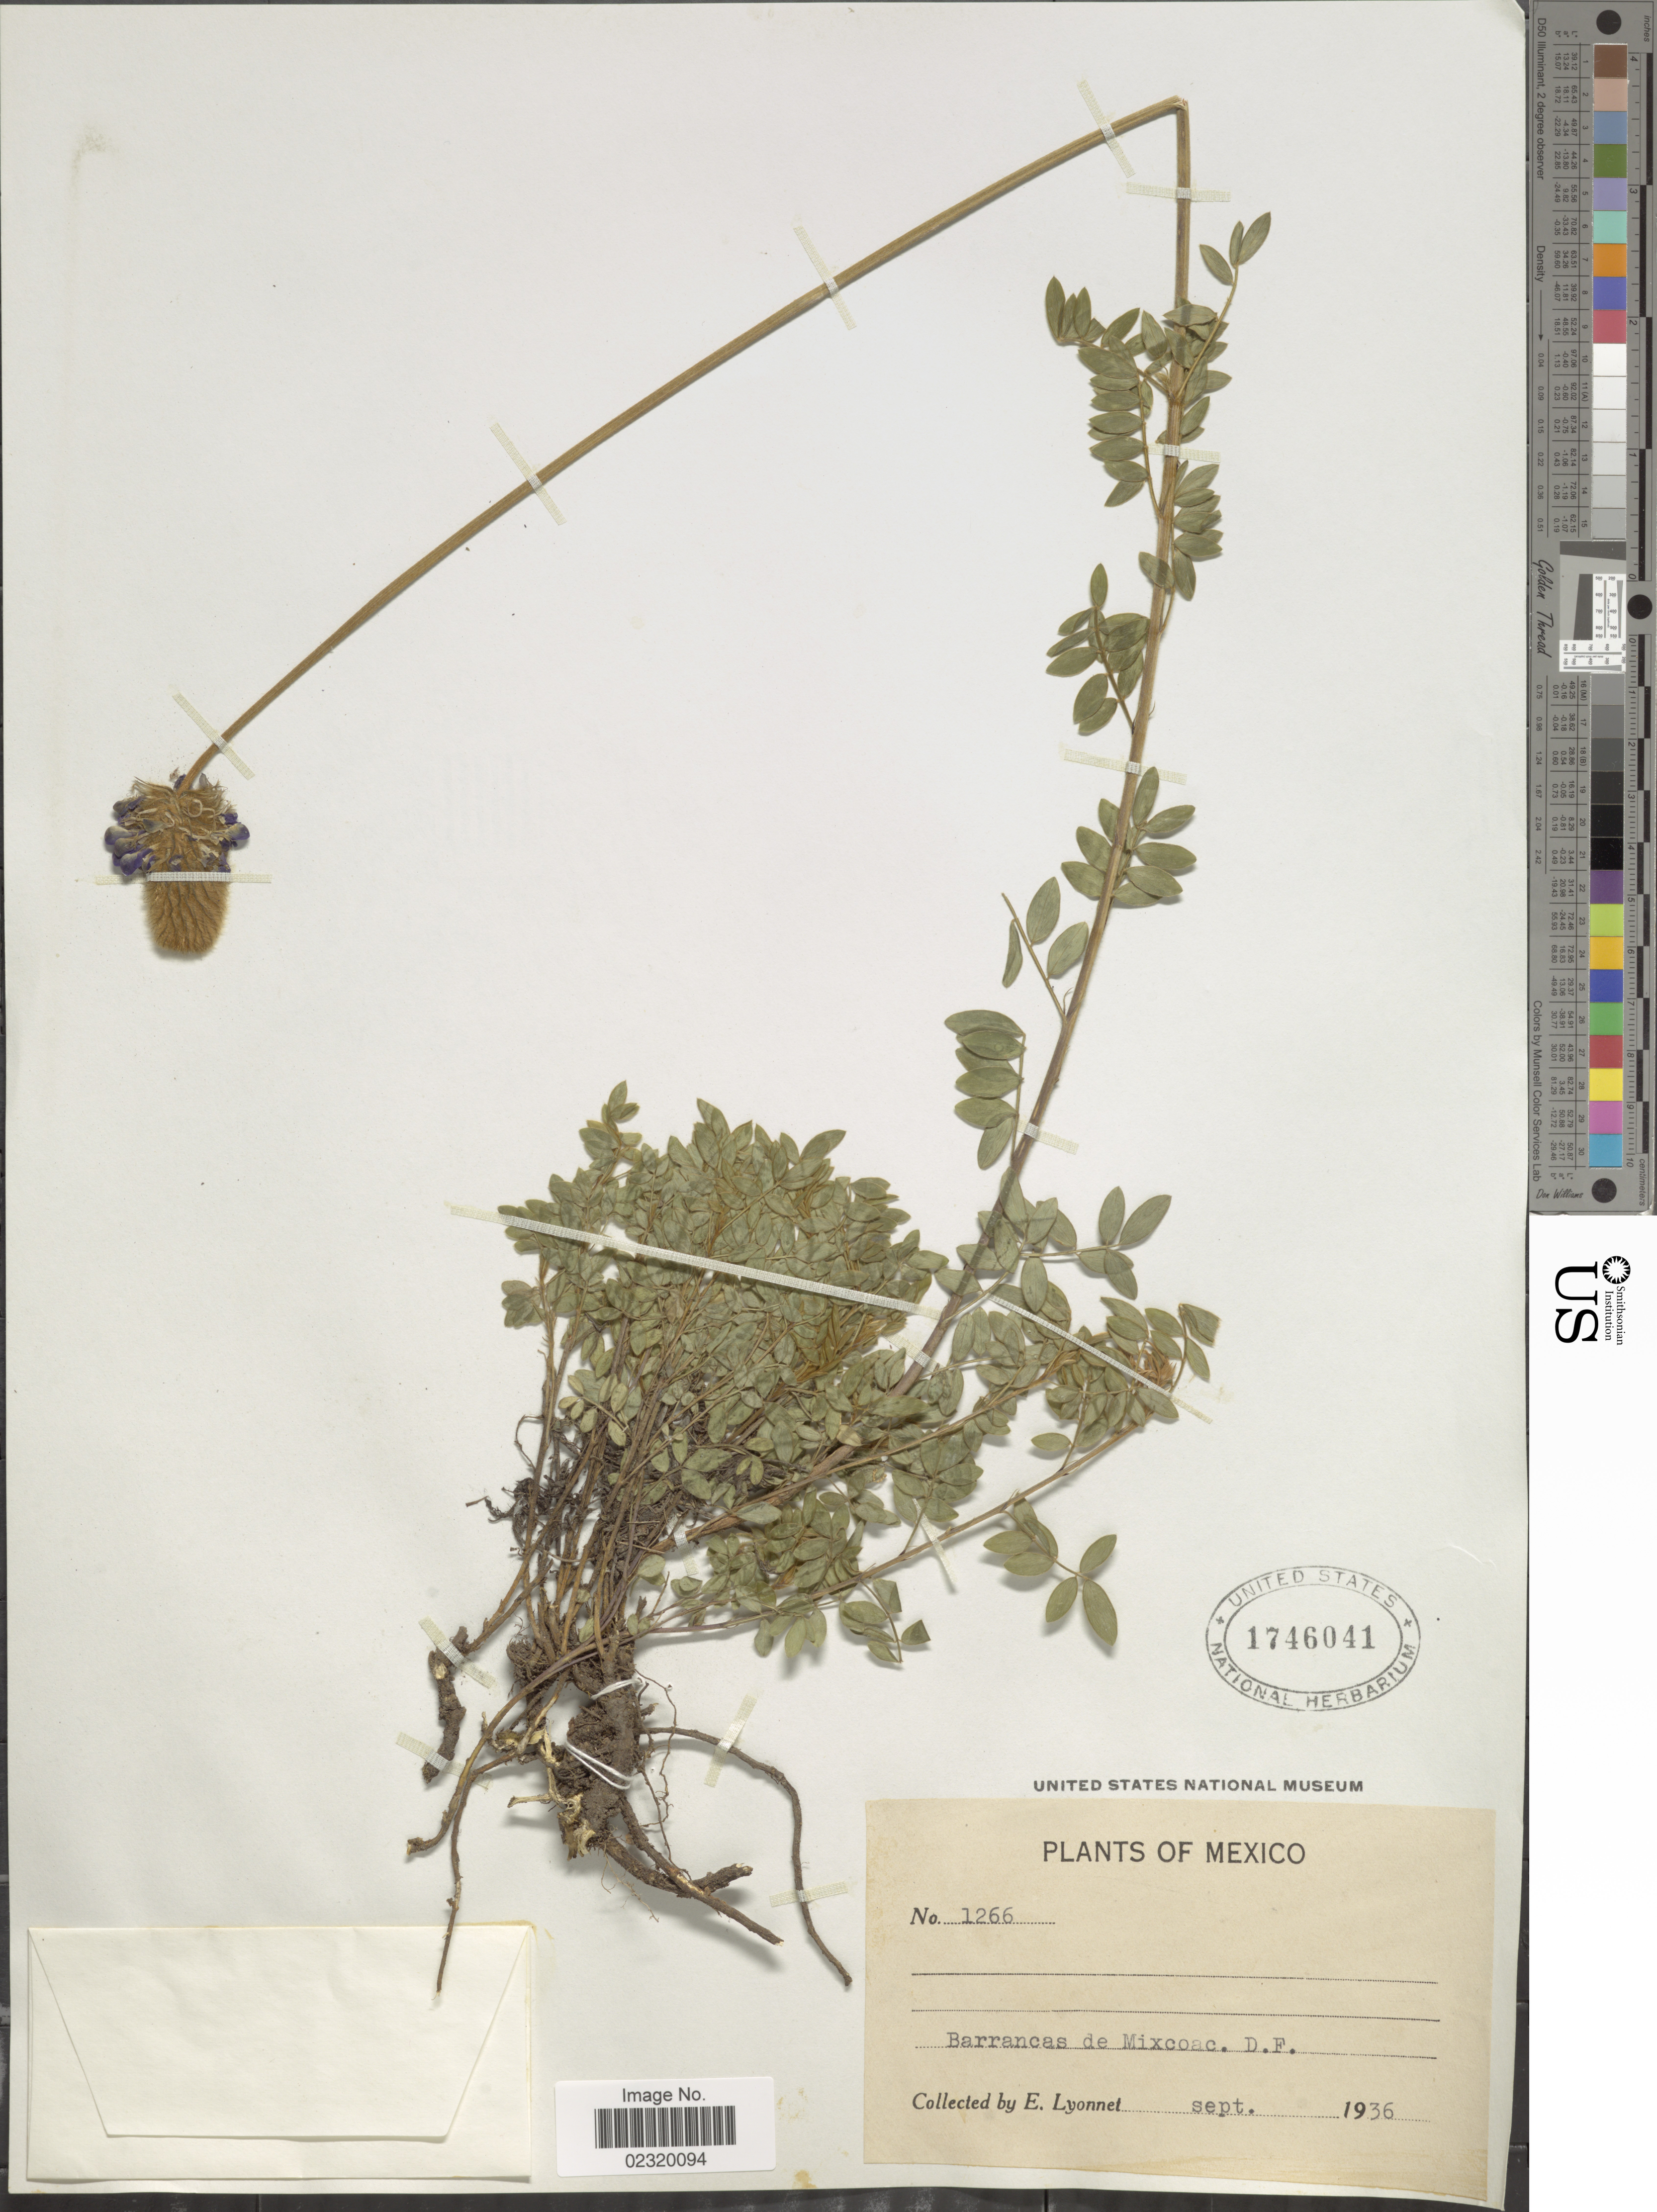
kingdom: Plantae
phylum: Tracheophyta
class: Magnoliopsida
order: Fabales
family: Fabaceae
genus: Dalea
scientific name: Dalea sericea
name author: Lag.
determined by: Strong, Mark T., (BOT), Smithsonian Institution - National Museum of Natural History (UNITED STATES)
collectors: E. Lyonnet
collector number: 1266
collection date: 1936-09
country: Mexico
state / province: Distrito Federal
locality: Barrancas de Mixcoac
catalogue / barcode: US 1746041